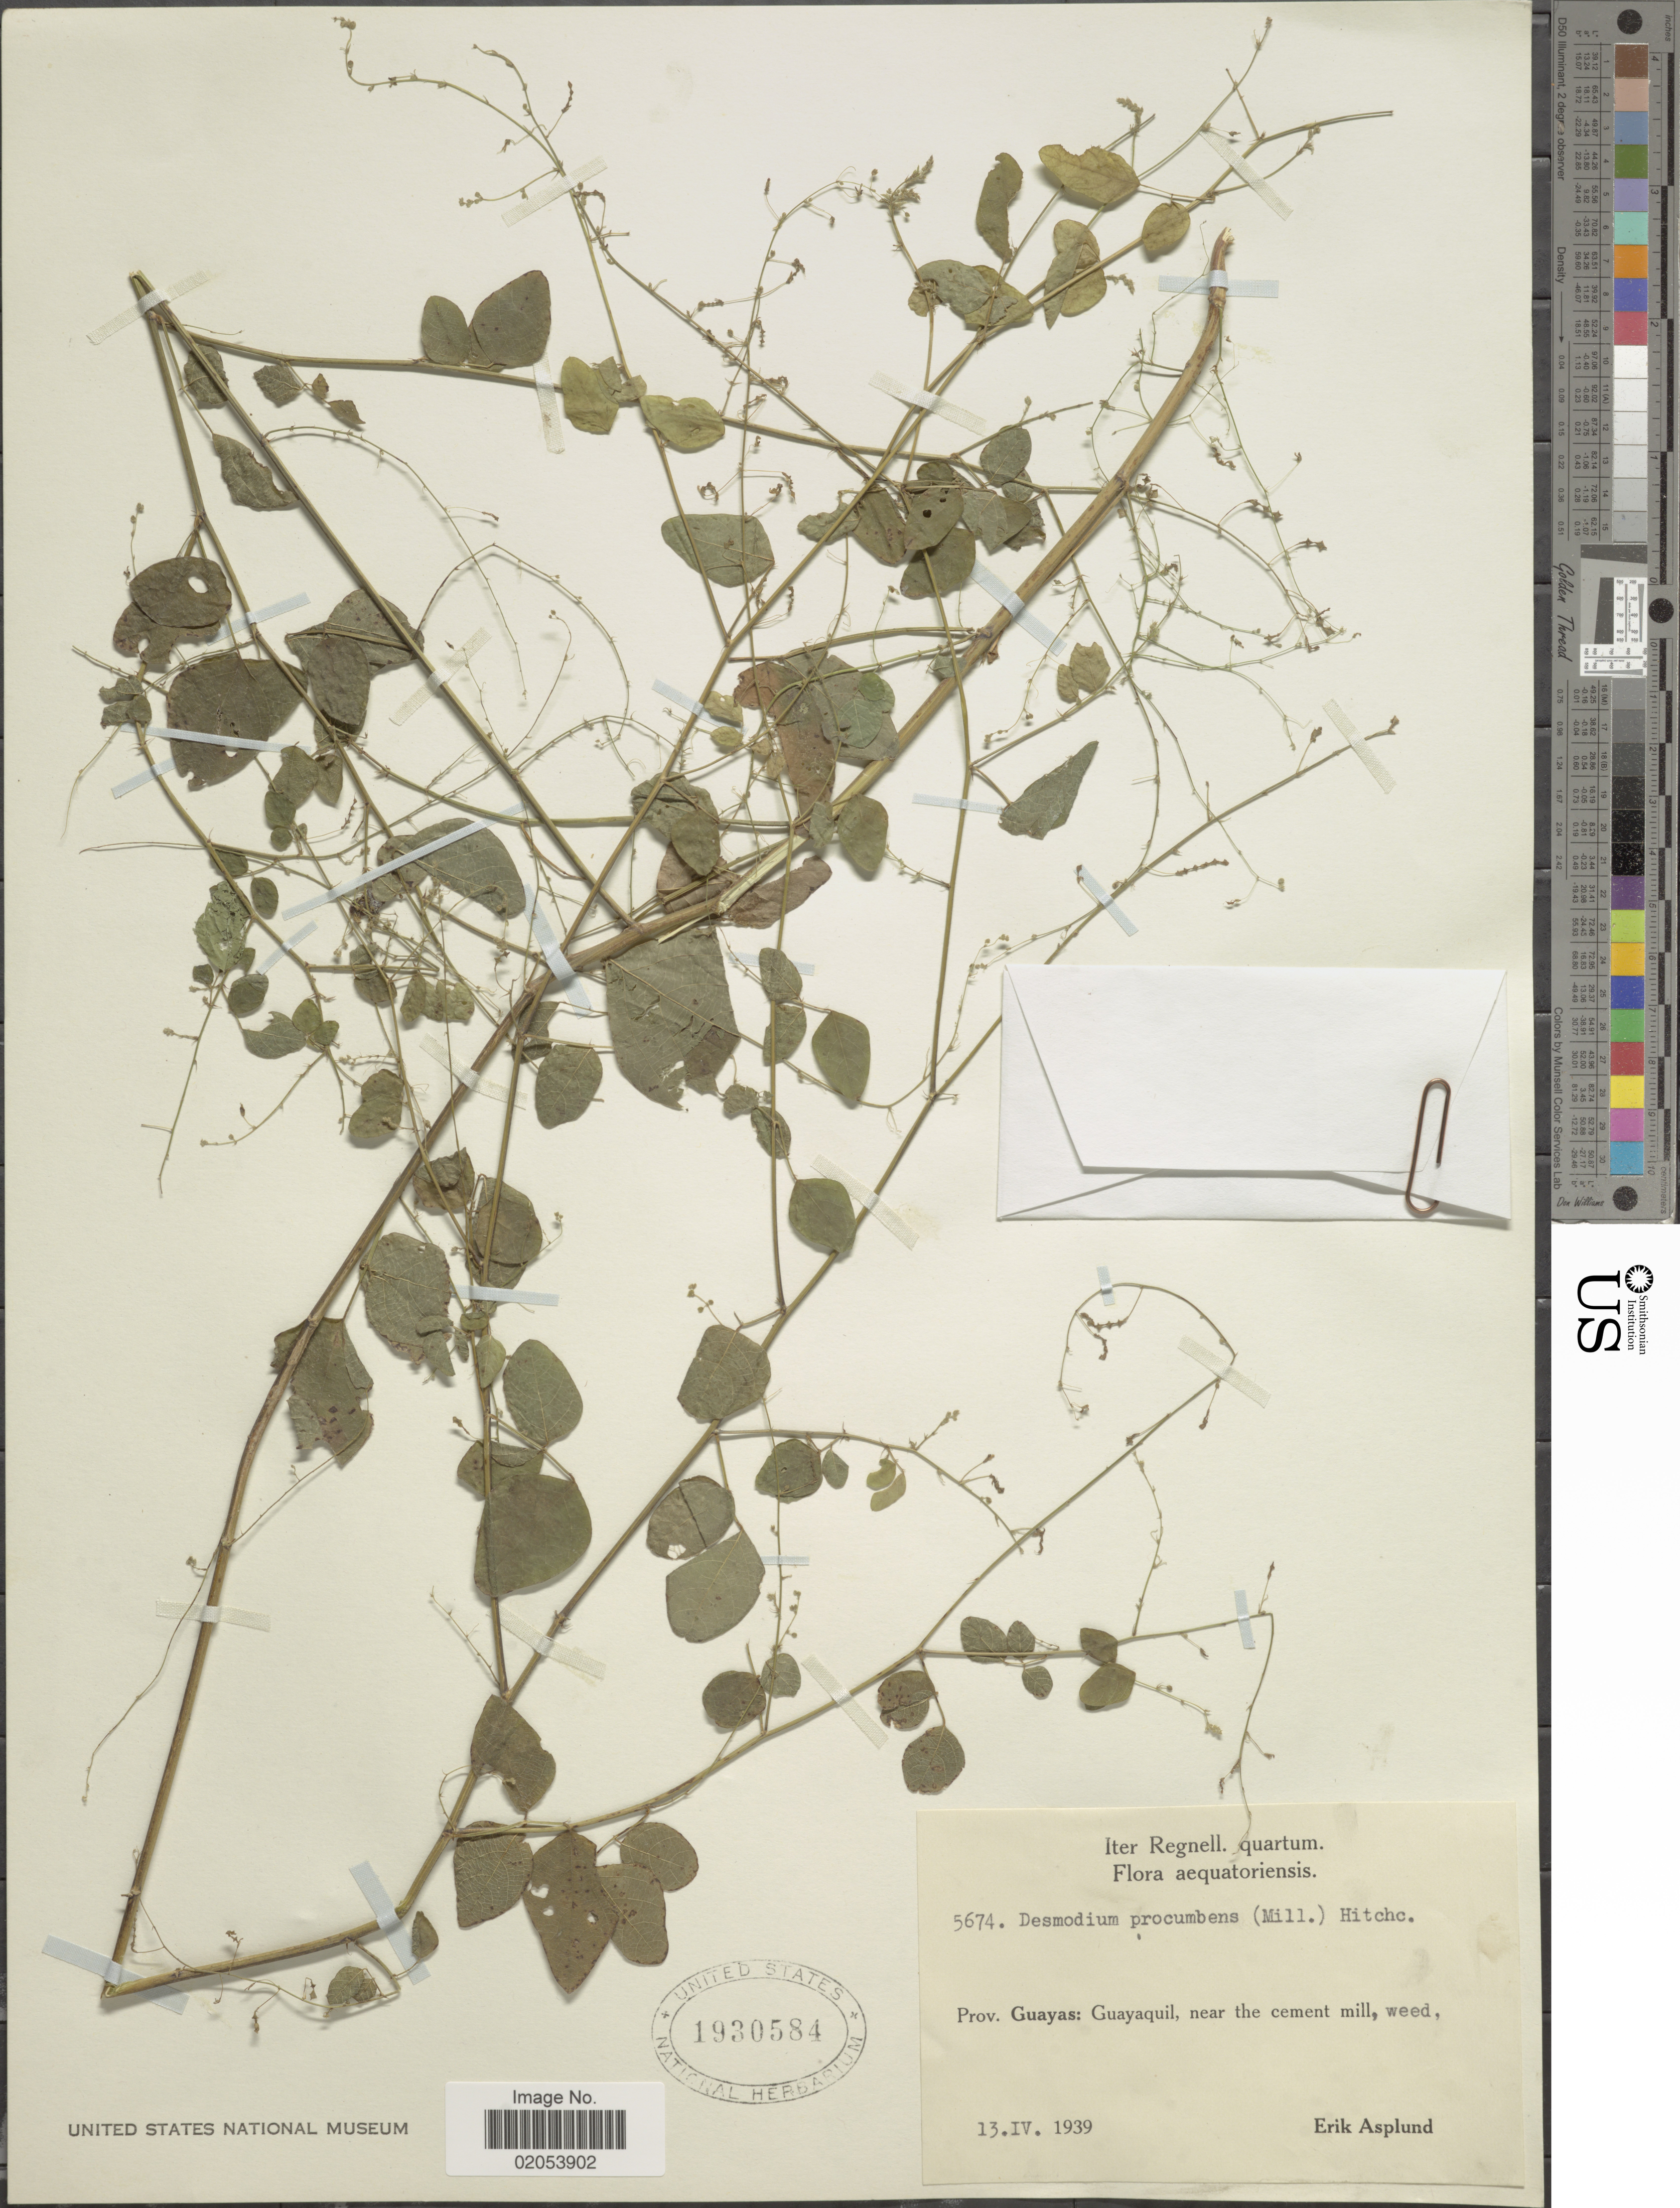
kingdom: Plantae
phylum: Tracheophyta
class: Magnoliopsida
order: Fabales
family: Fabaceae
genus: Desmodium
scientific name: Desmodium procumbens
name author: (Mill.) Hitchc.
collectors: E. Asplund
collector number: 5674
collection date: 1939-04-13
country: Ecuador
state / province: Guayas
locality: Aequatorienses. Prov. Guayas: Guayaquil, near the cement mill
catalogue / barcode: US 1930584